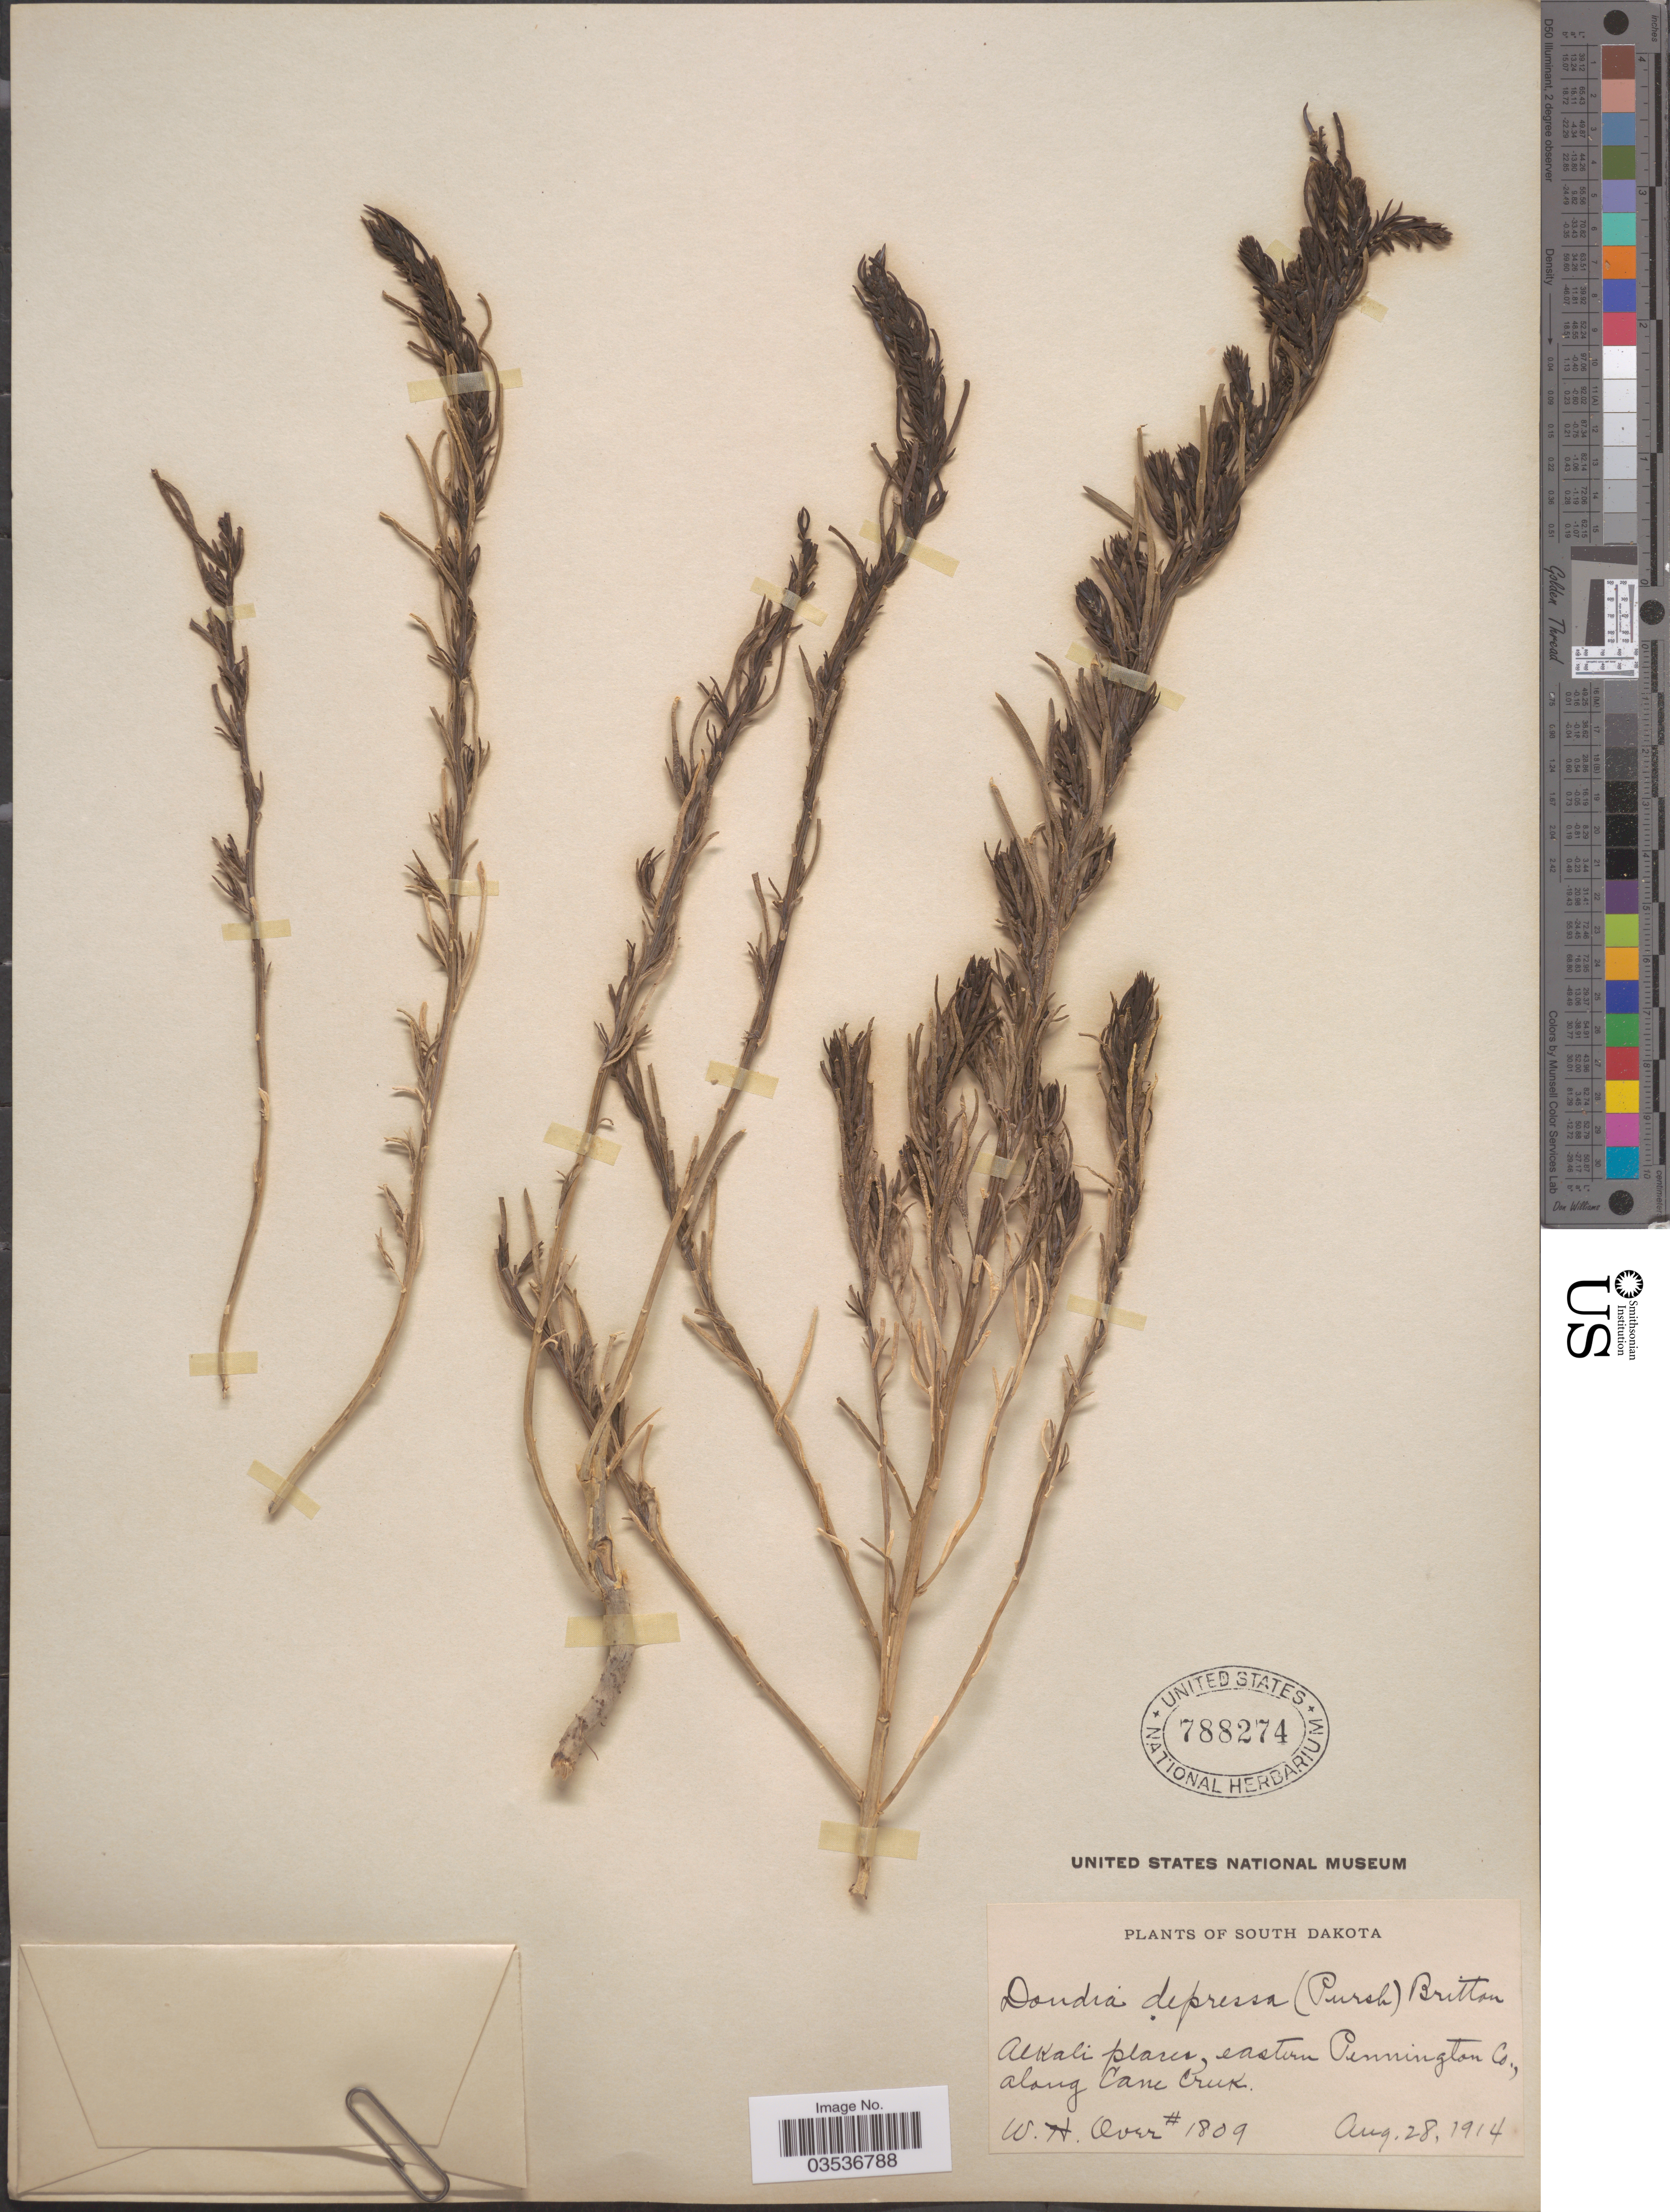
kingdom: Plantae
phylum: Tracheophyta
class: Magnoliopsida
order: Caryophyllales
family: Amaranthaceae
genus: Suaeda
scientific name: Suaeda depressa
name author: (Pursh) S. Watson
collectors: W. Over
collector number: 1809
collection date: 1914-08-28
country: United States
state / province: South Dakota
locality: Alkali places, eastern Pennington Co., along Cane Creek.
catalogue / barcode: US 788274